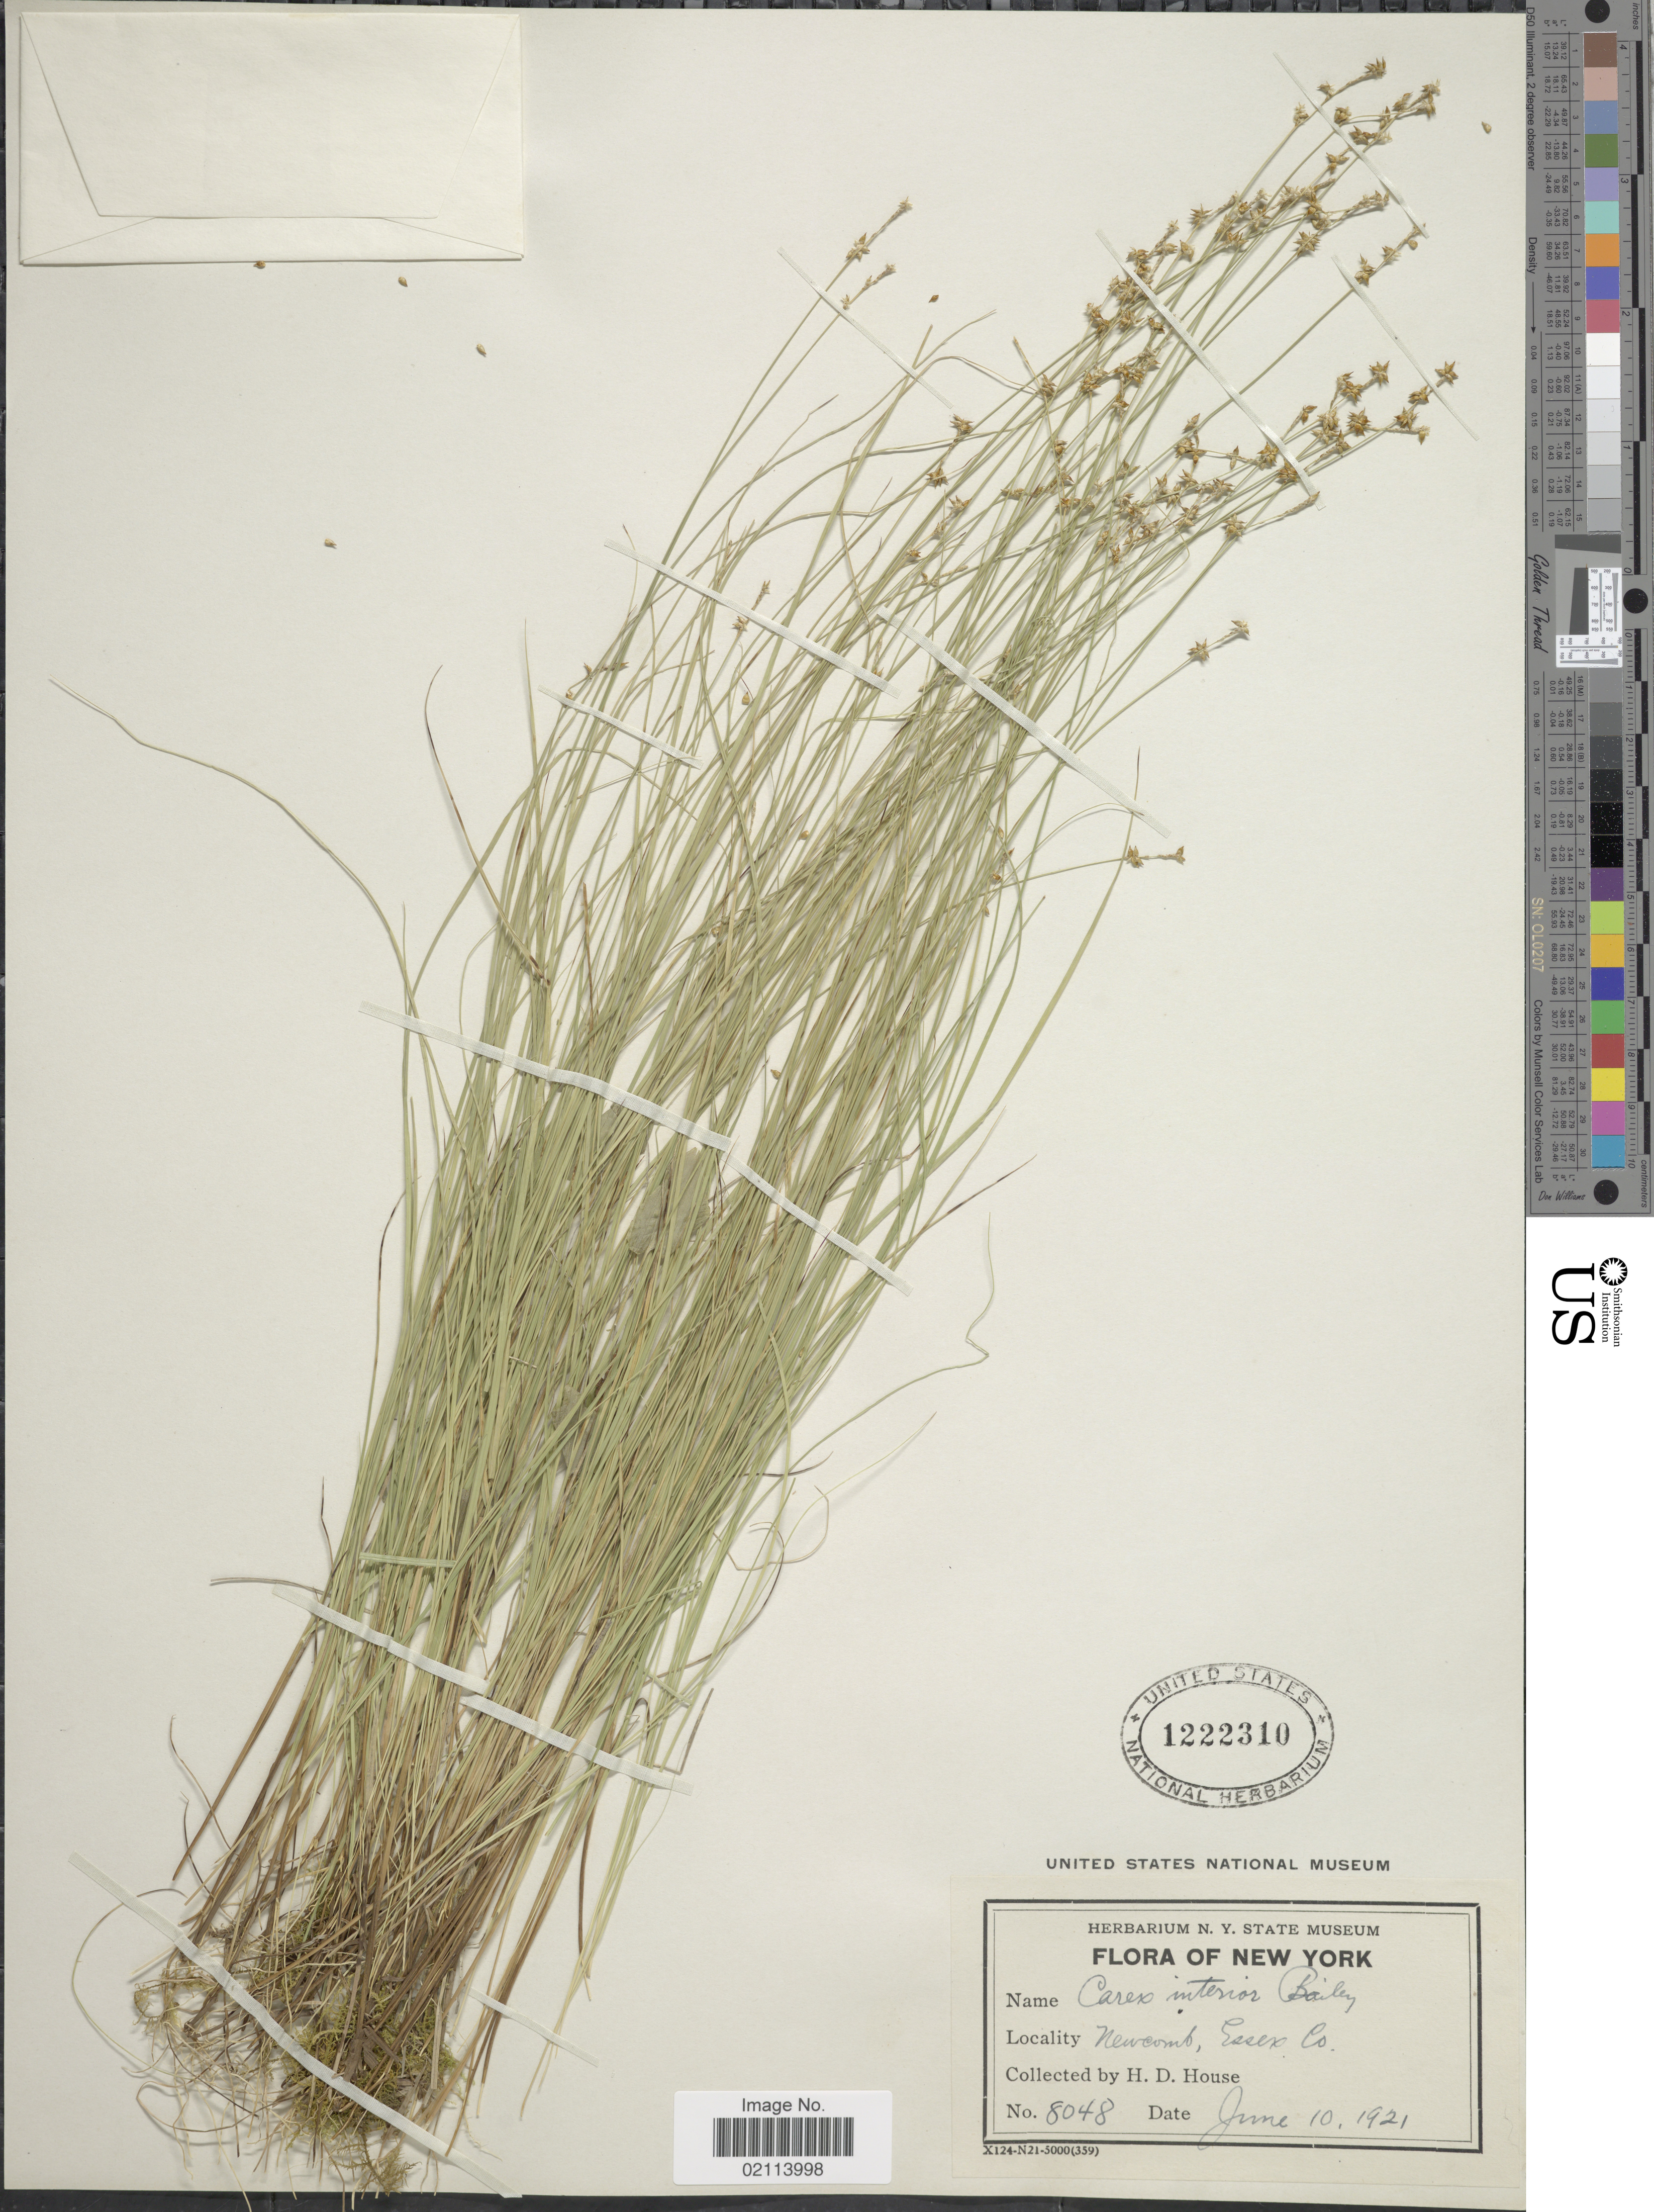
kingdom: Plantae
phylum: Tracheophyta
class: Liliopsida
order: Poales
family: Cyperaceae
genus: Carex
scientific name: Carex interior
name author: L.H. Bailey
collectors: H. D. House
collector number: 8048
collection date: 1921-06-10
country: United States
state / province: New York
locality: Newcomb, Essex Co.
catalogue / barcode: US 1222310